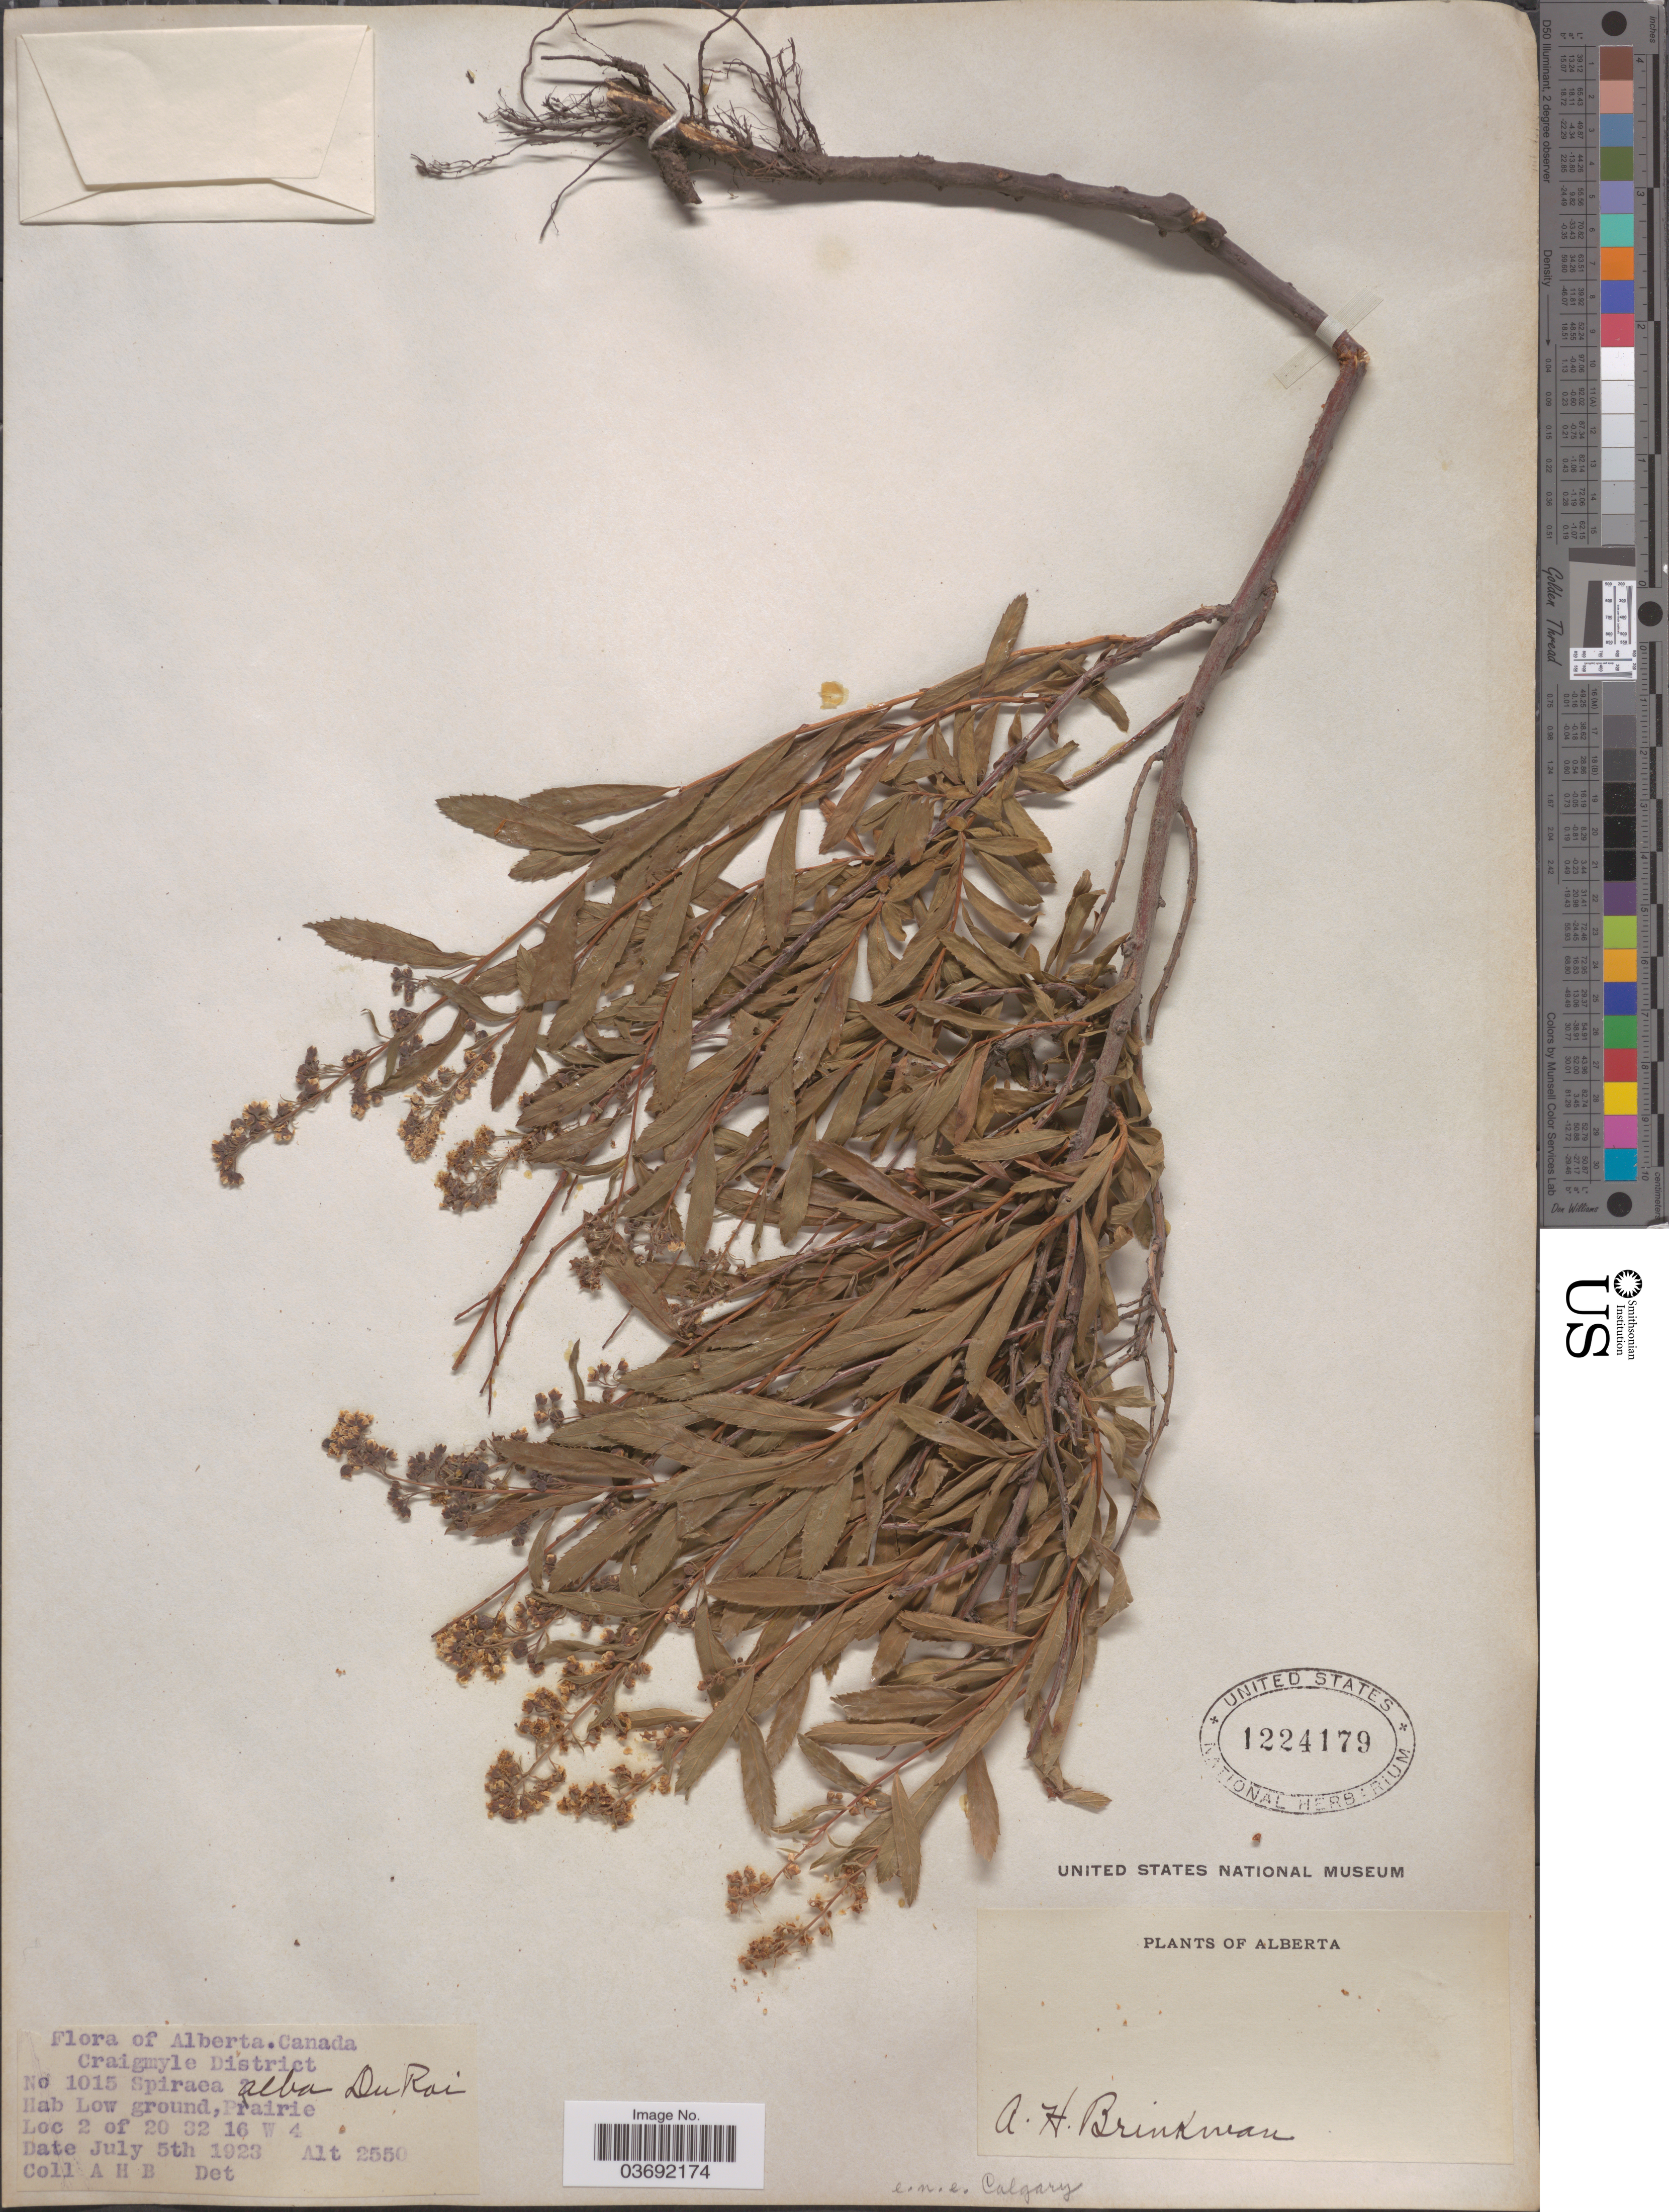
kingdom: Plantae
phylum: Tracheophyta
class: Magnoliopsida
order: Rosales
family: Rosaceae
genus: Spiraea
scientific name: Spiraea alba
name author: Du Roi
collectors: A. Brinkman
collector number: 1015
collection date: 1923-07-05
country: Canada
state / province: Alberta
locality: Craigmyle District. 2 of 20 32 16 W 4. E. n. e. Calgary.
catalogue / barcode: US 1224179